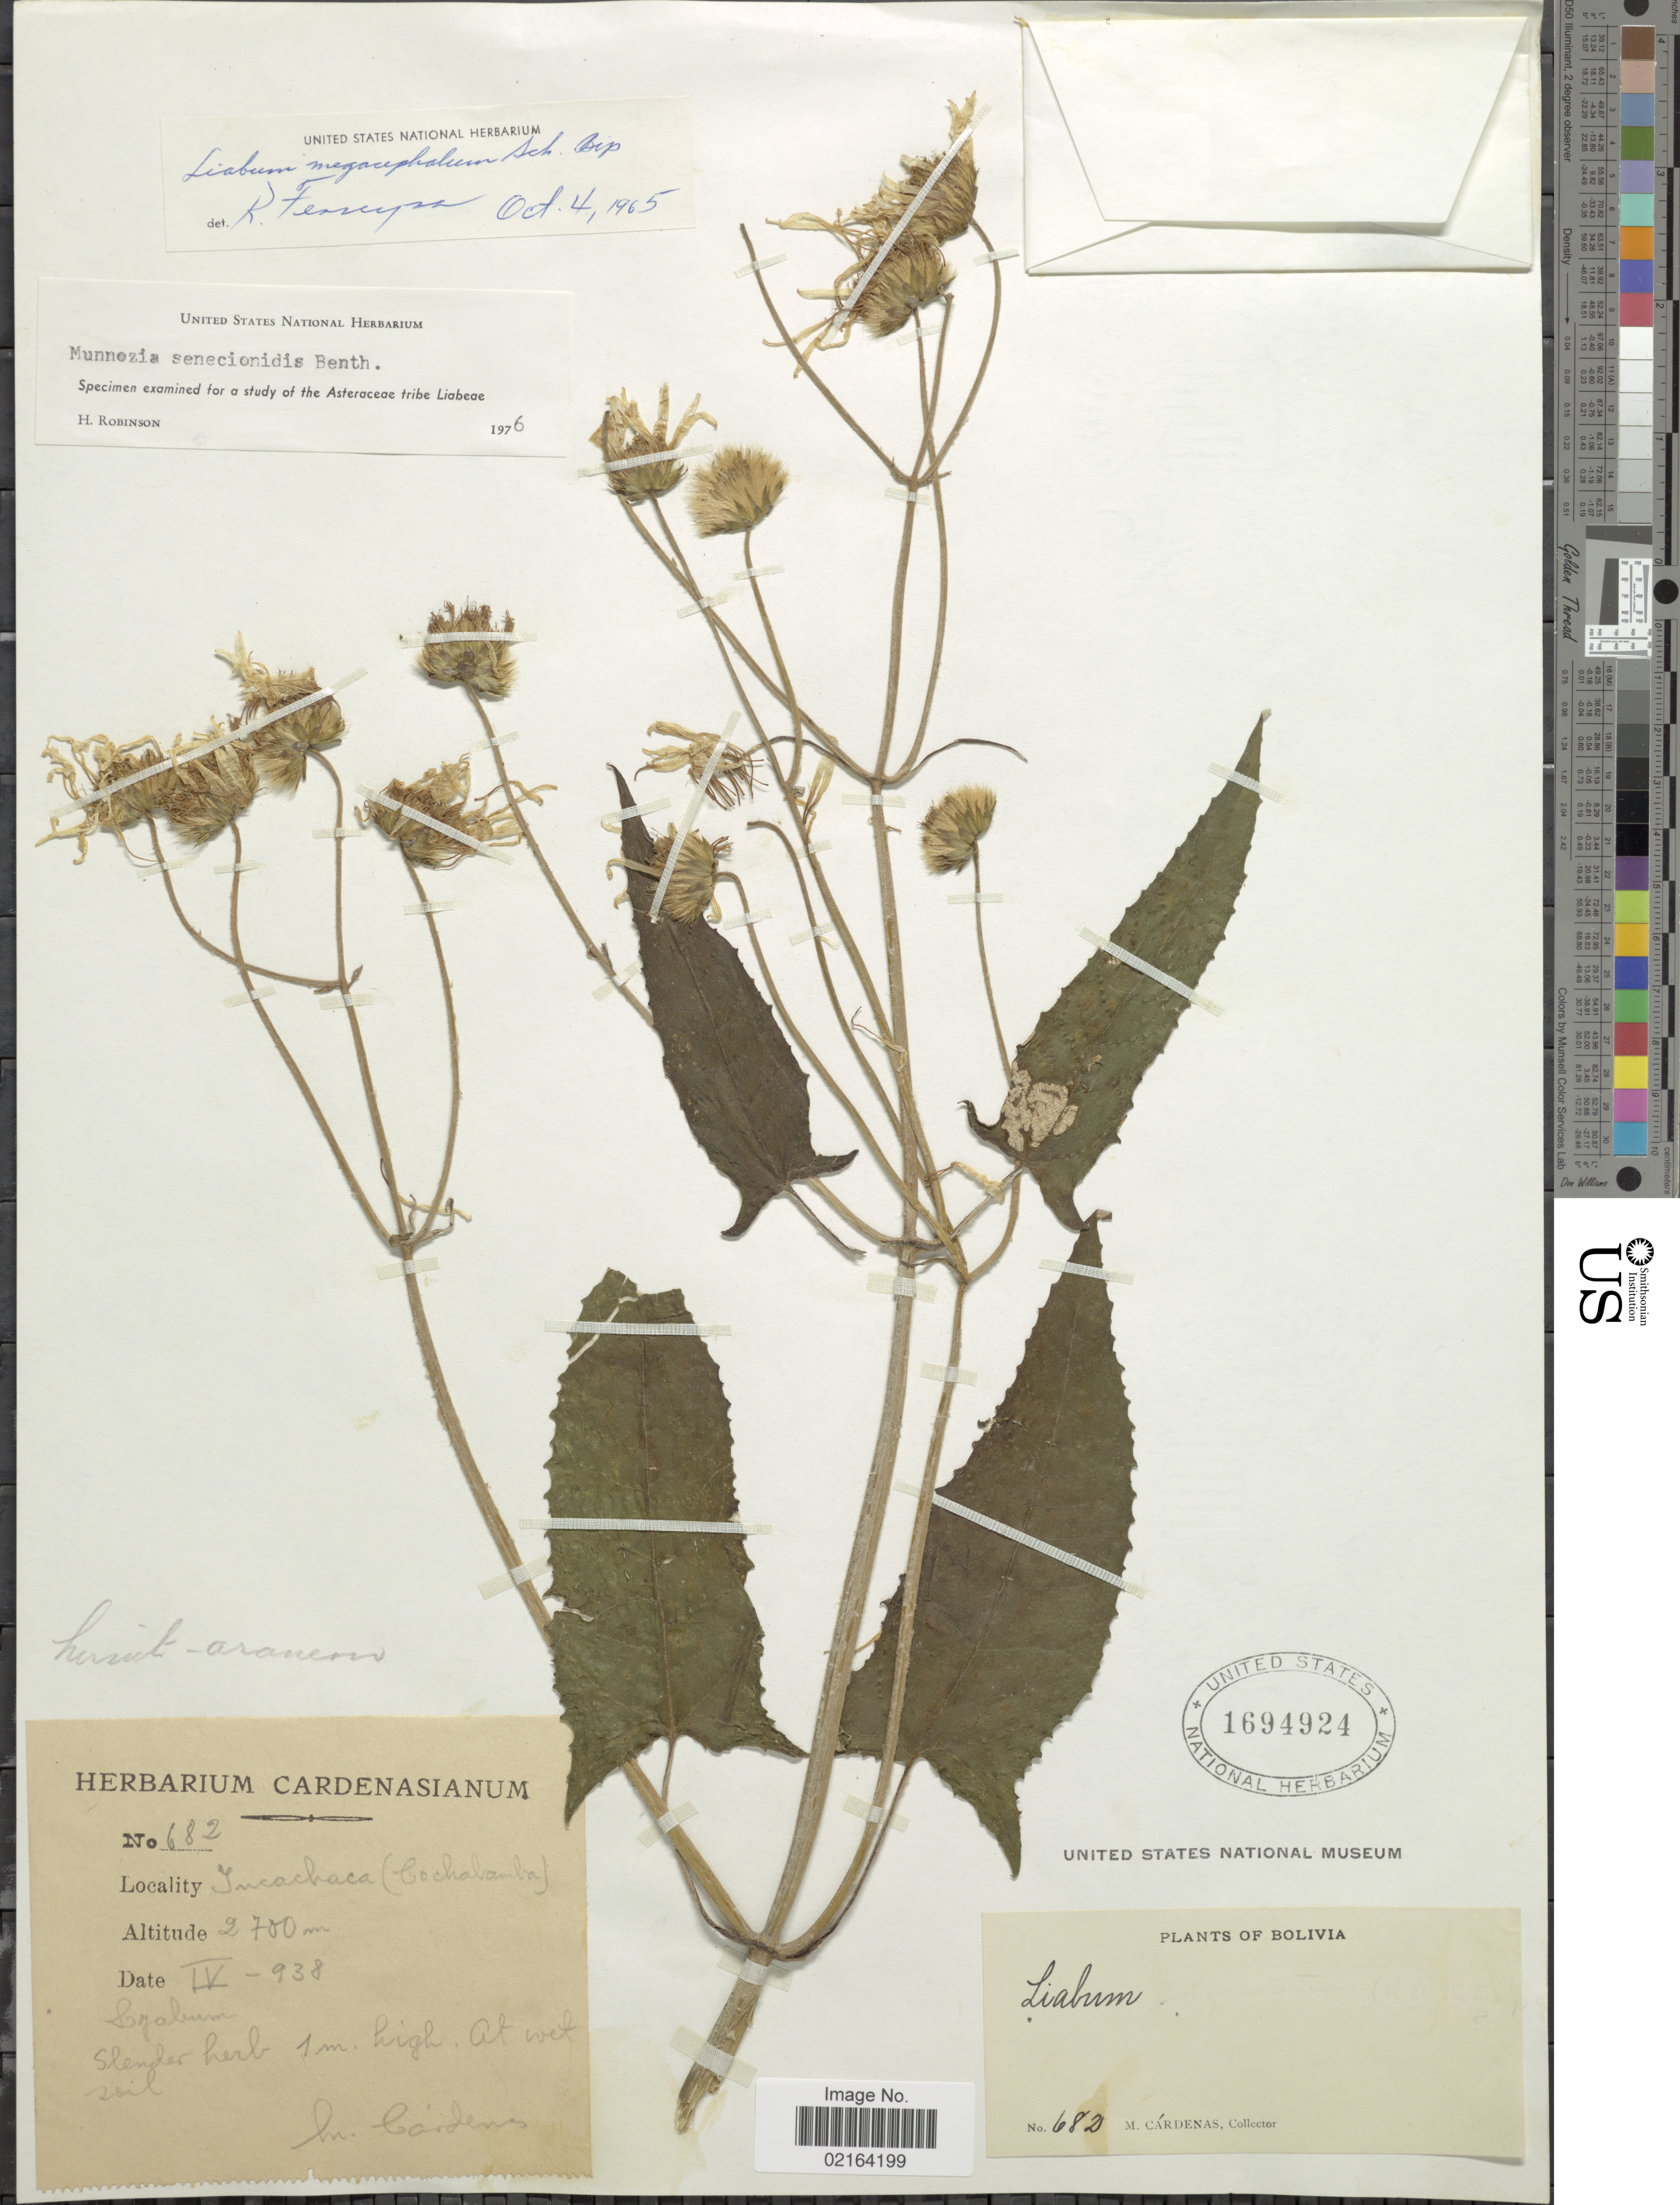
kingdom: Plantae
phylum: Tracheophyta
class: Magnoliopsida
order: Asterales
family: Asteraceae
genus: Munnozia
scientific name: Munnozia senecionidis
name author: Benth.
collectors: M. Cárdenas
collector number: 682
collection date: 1938-04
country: Bolivia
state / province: Cochabamba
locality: Incachaca (Cochabamba)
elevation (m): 2700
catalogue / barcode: US 1694924